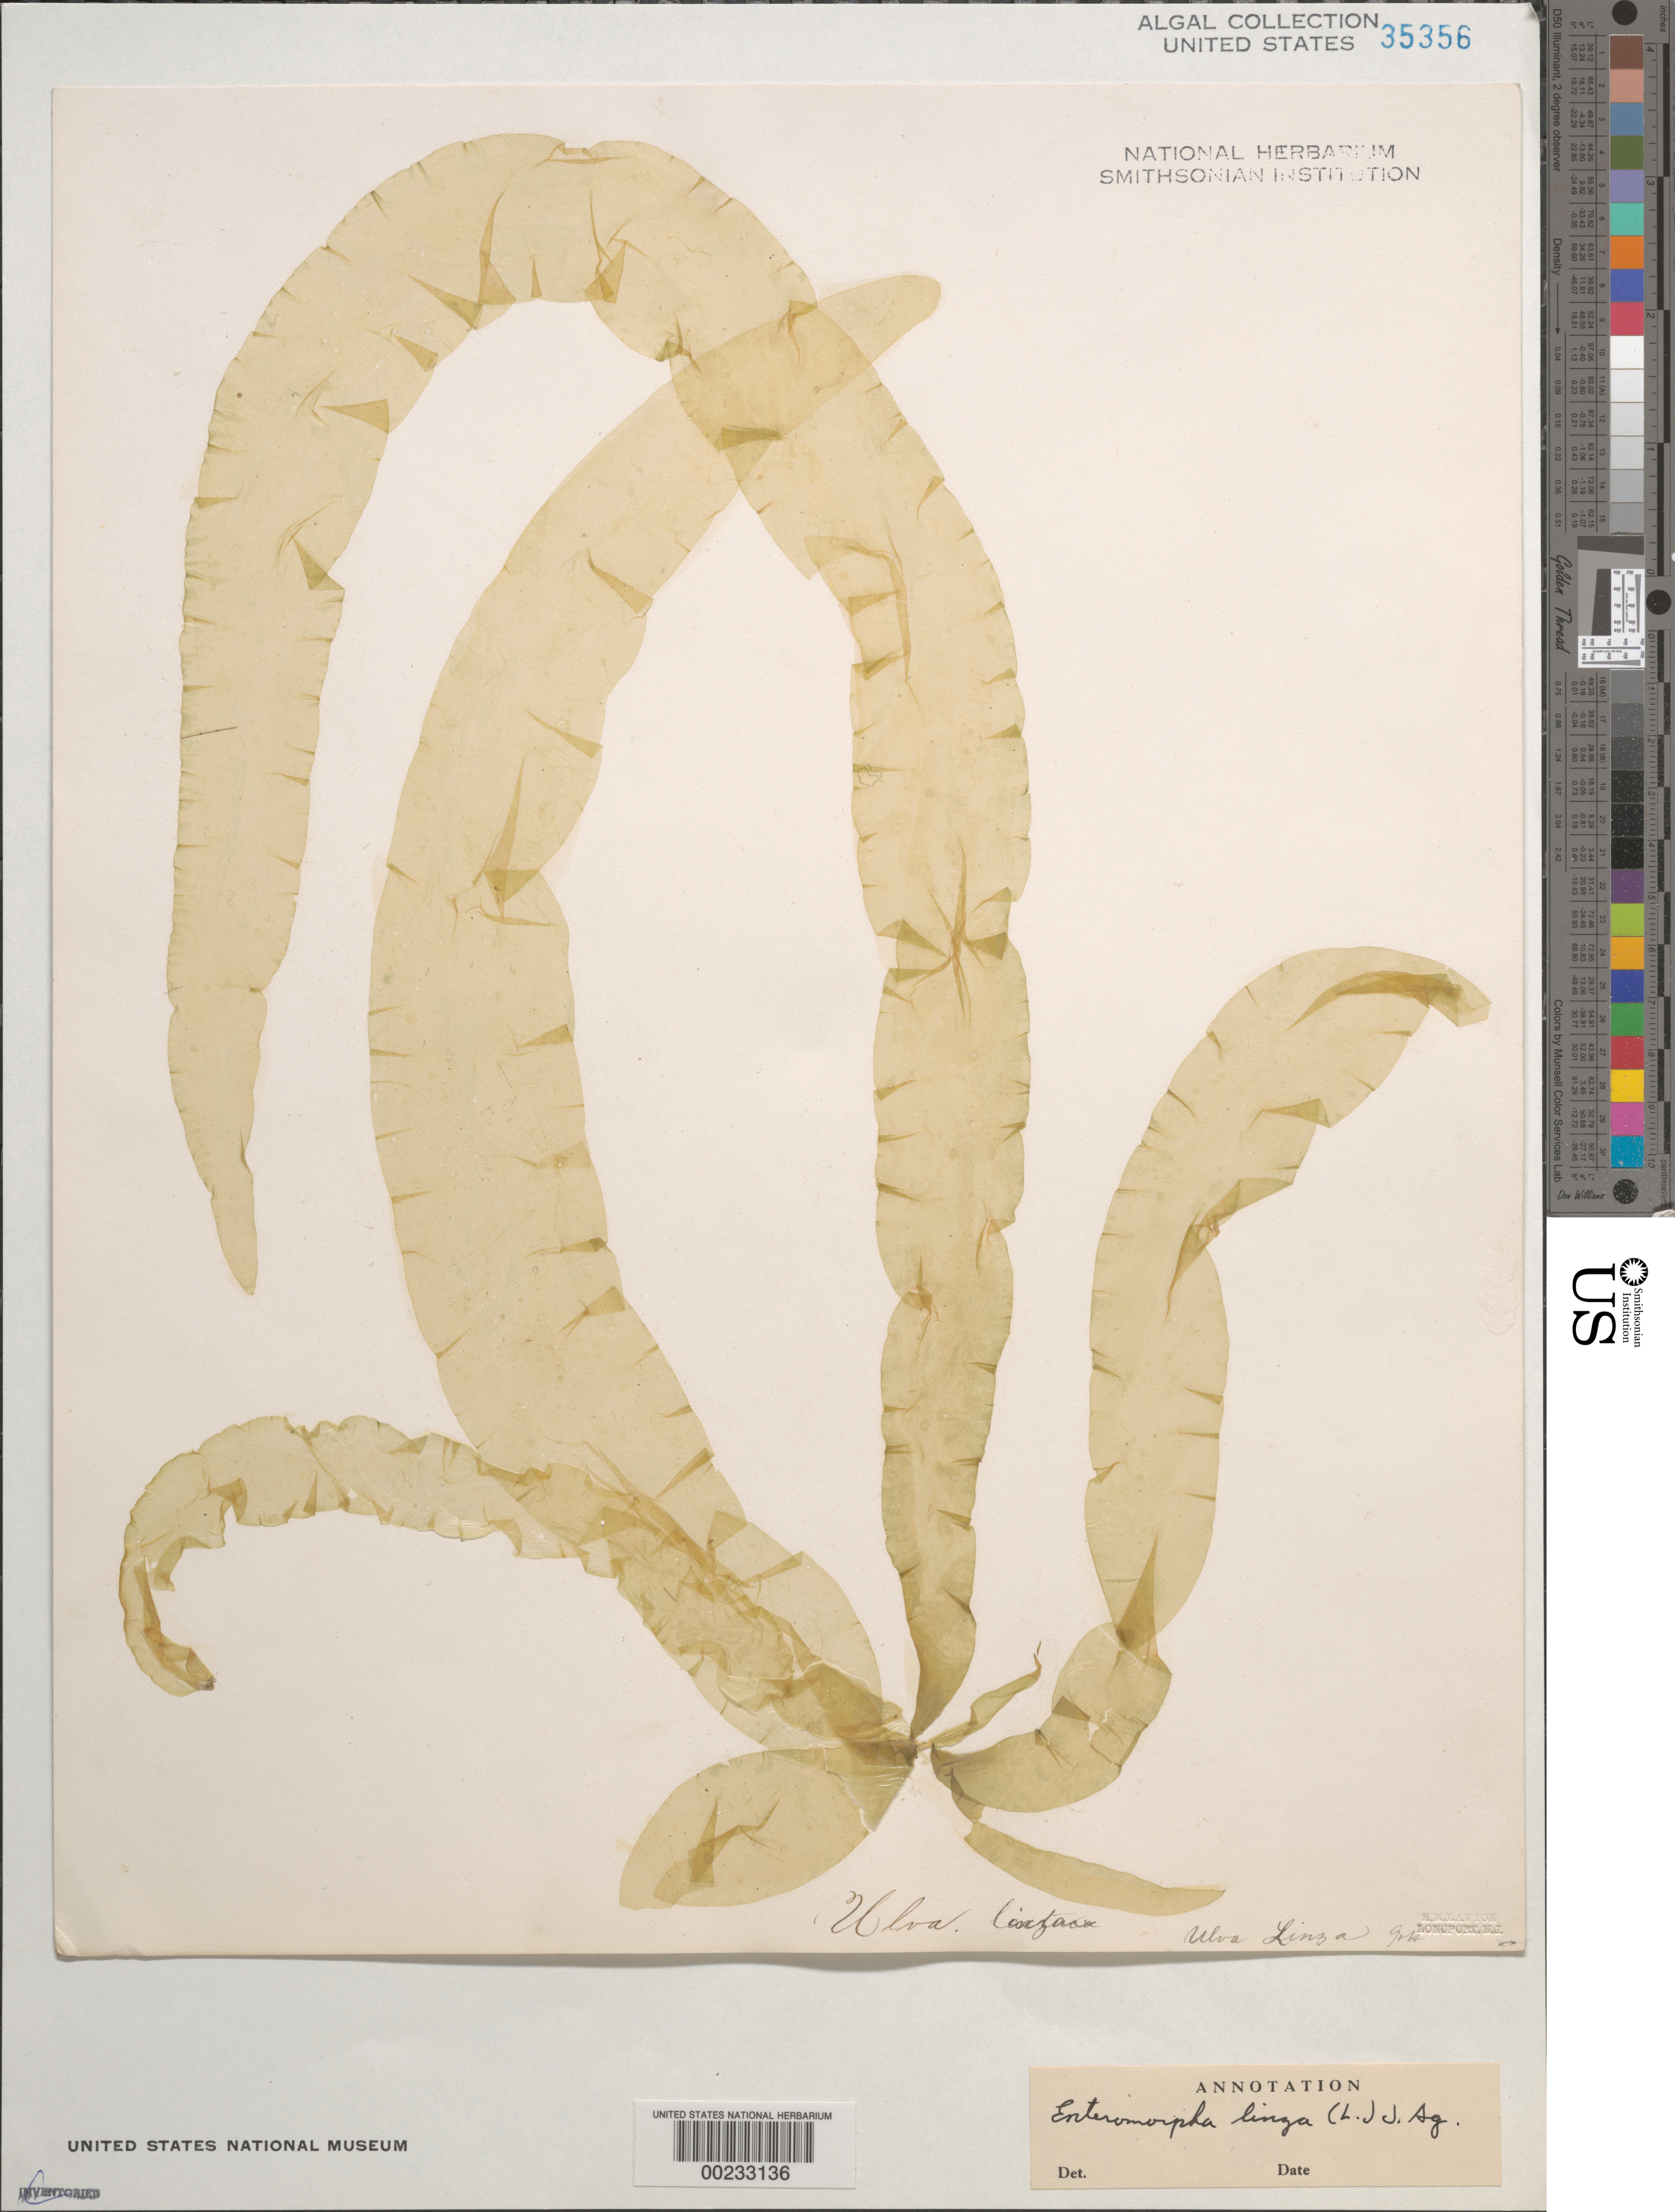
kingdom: Plantae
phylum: Chlorophyta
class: Ulvophyceae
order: Ulvales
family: Ulvaceae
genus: Ulva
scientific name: Ulva clathrata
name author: (Roth) C. Agardh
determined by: Algae name updating Project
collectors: H. Lawton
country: United States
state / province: New Jersey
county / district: Atlantic County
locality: Longport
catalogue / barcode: US 35356